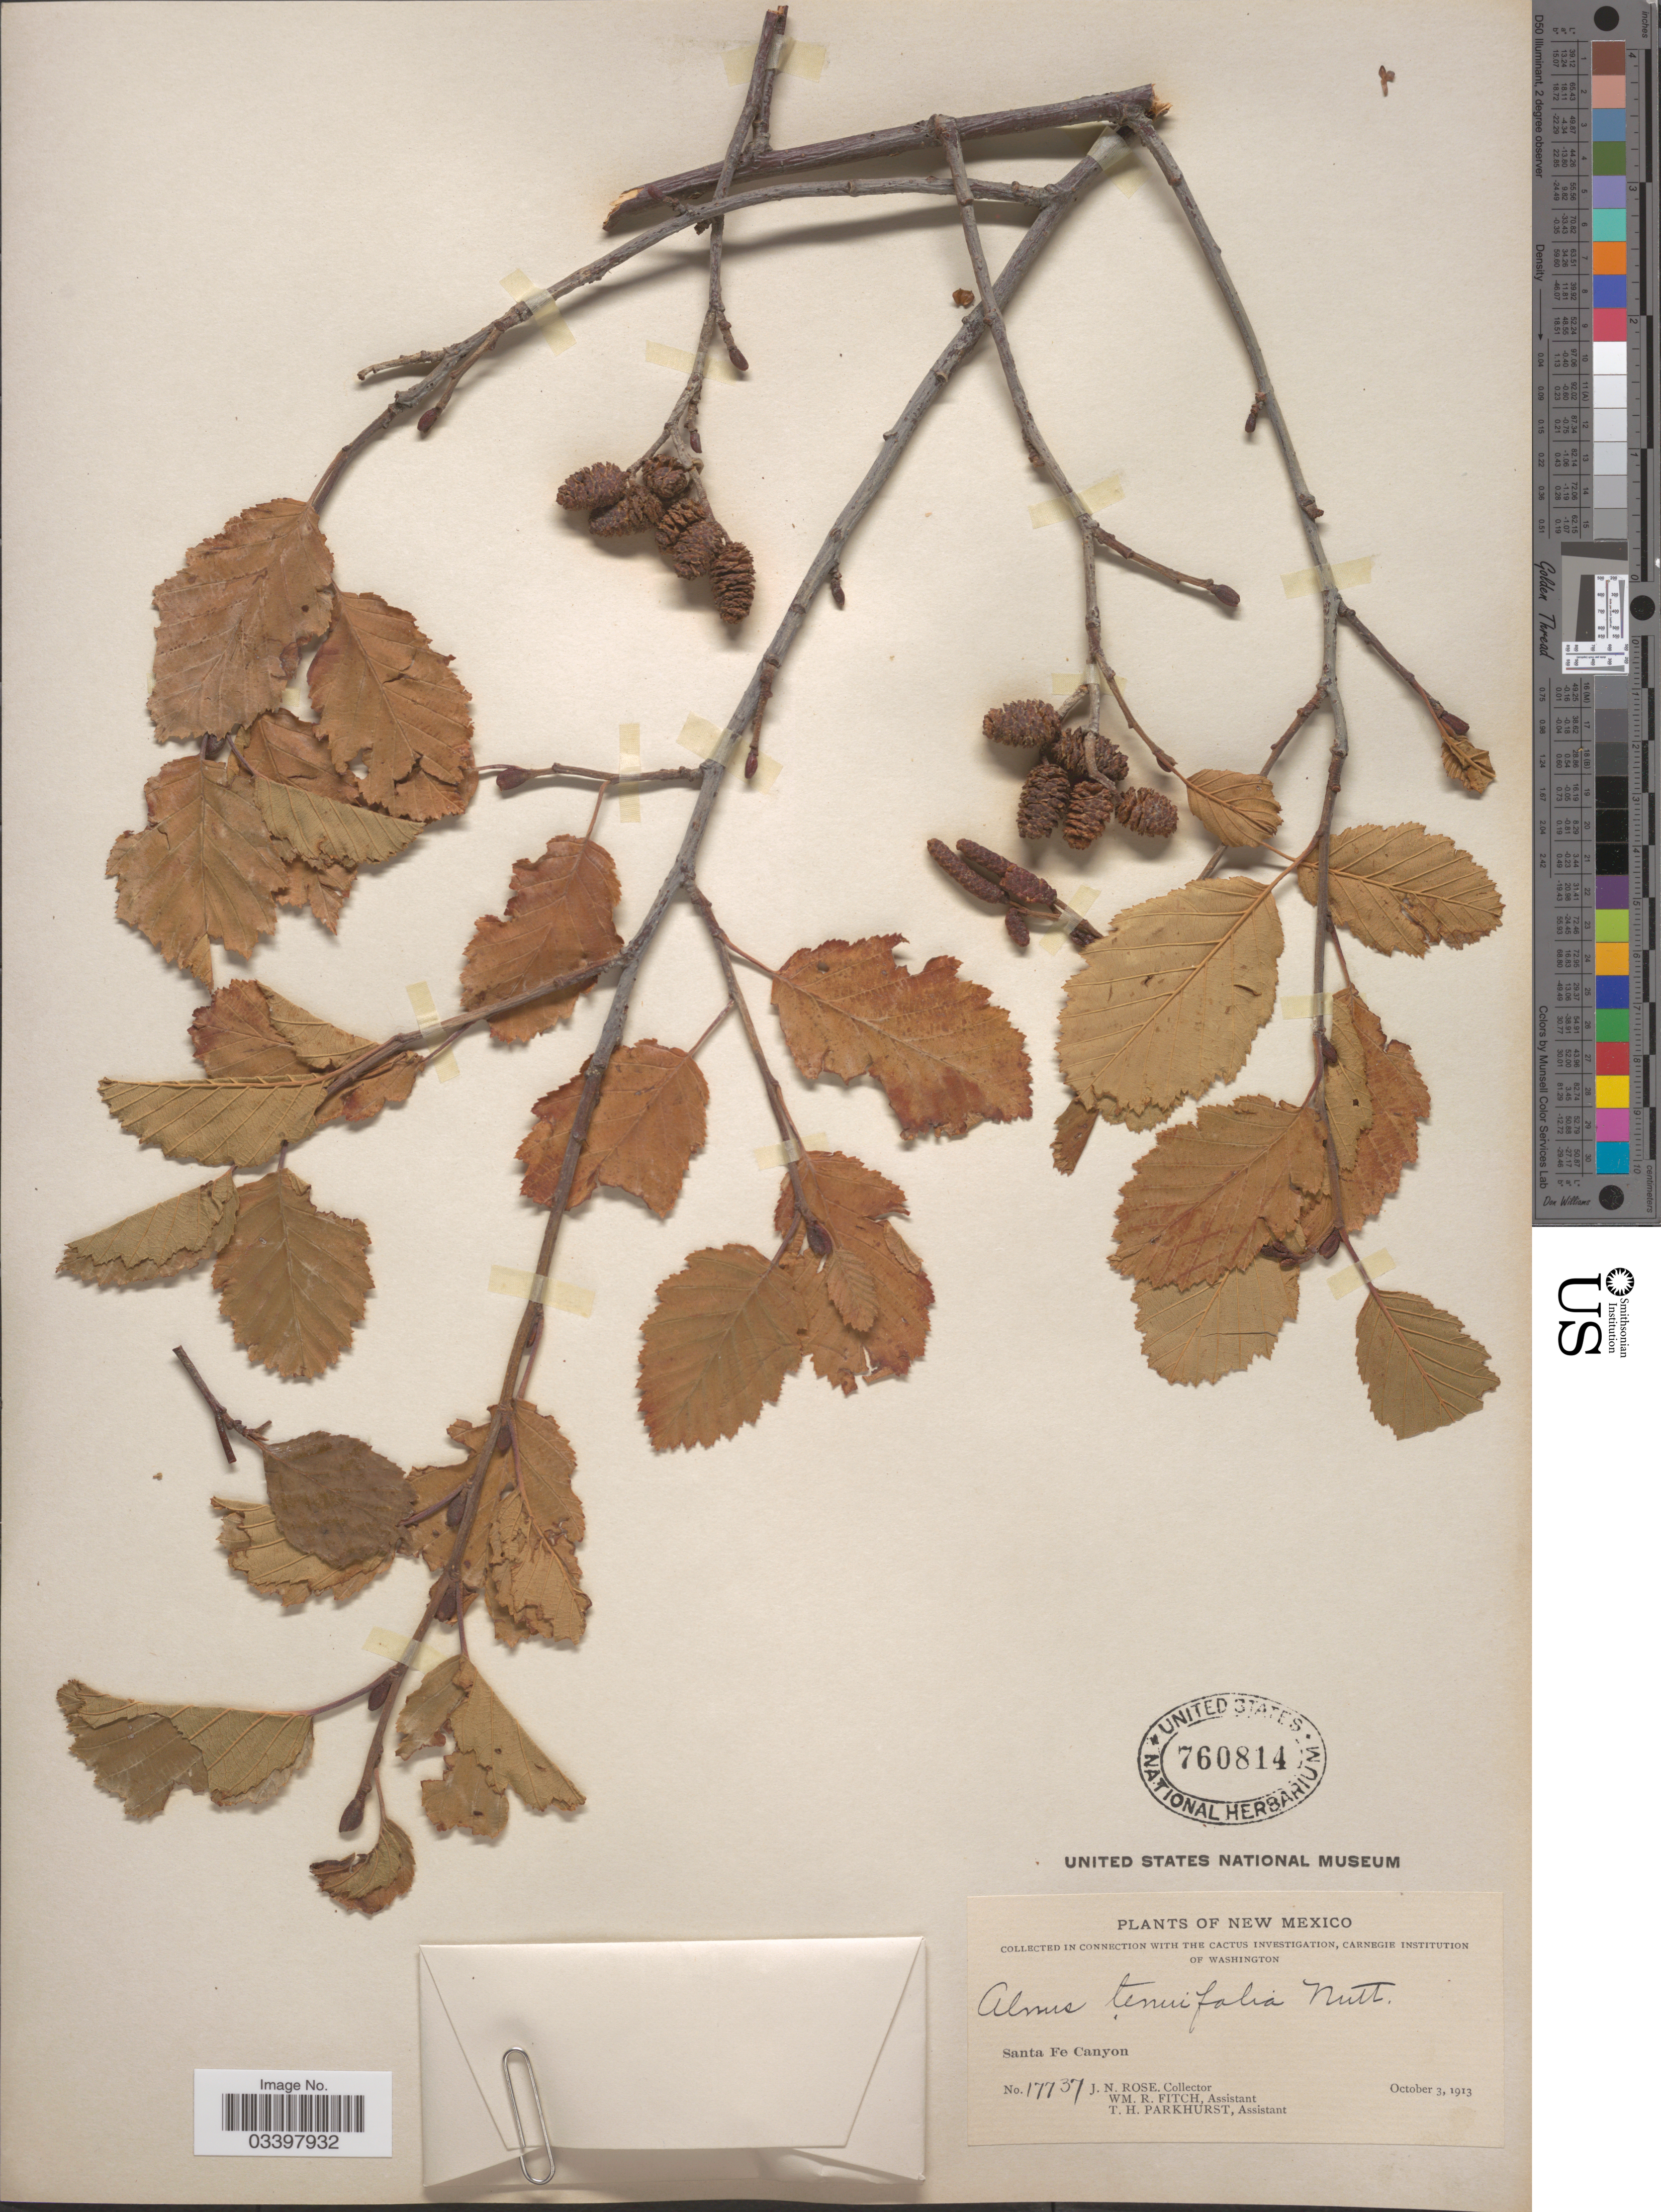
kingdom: Plantae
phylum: Tracheophyta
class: Magnoliopsida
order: Fagales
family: Betulaceae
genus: Alnus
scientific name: Alnus incana subsp. tenuifolia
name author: (Nutt.) Breitung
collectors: J. N. Rose, W. R. Fitch & T. Parkhurst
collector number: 17737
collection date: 1913-10-03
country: United States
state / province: New Mexico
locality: Santa Fe Canyon.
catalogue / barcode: US 760814